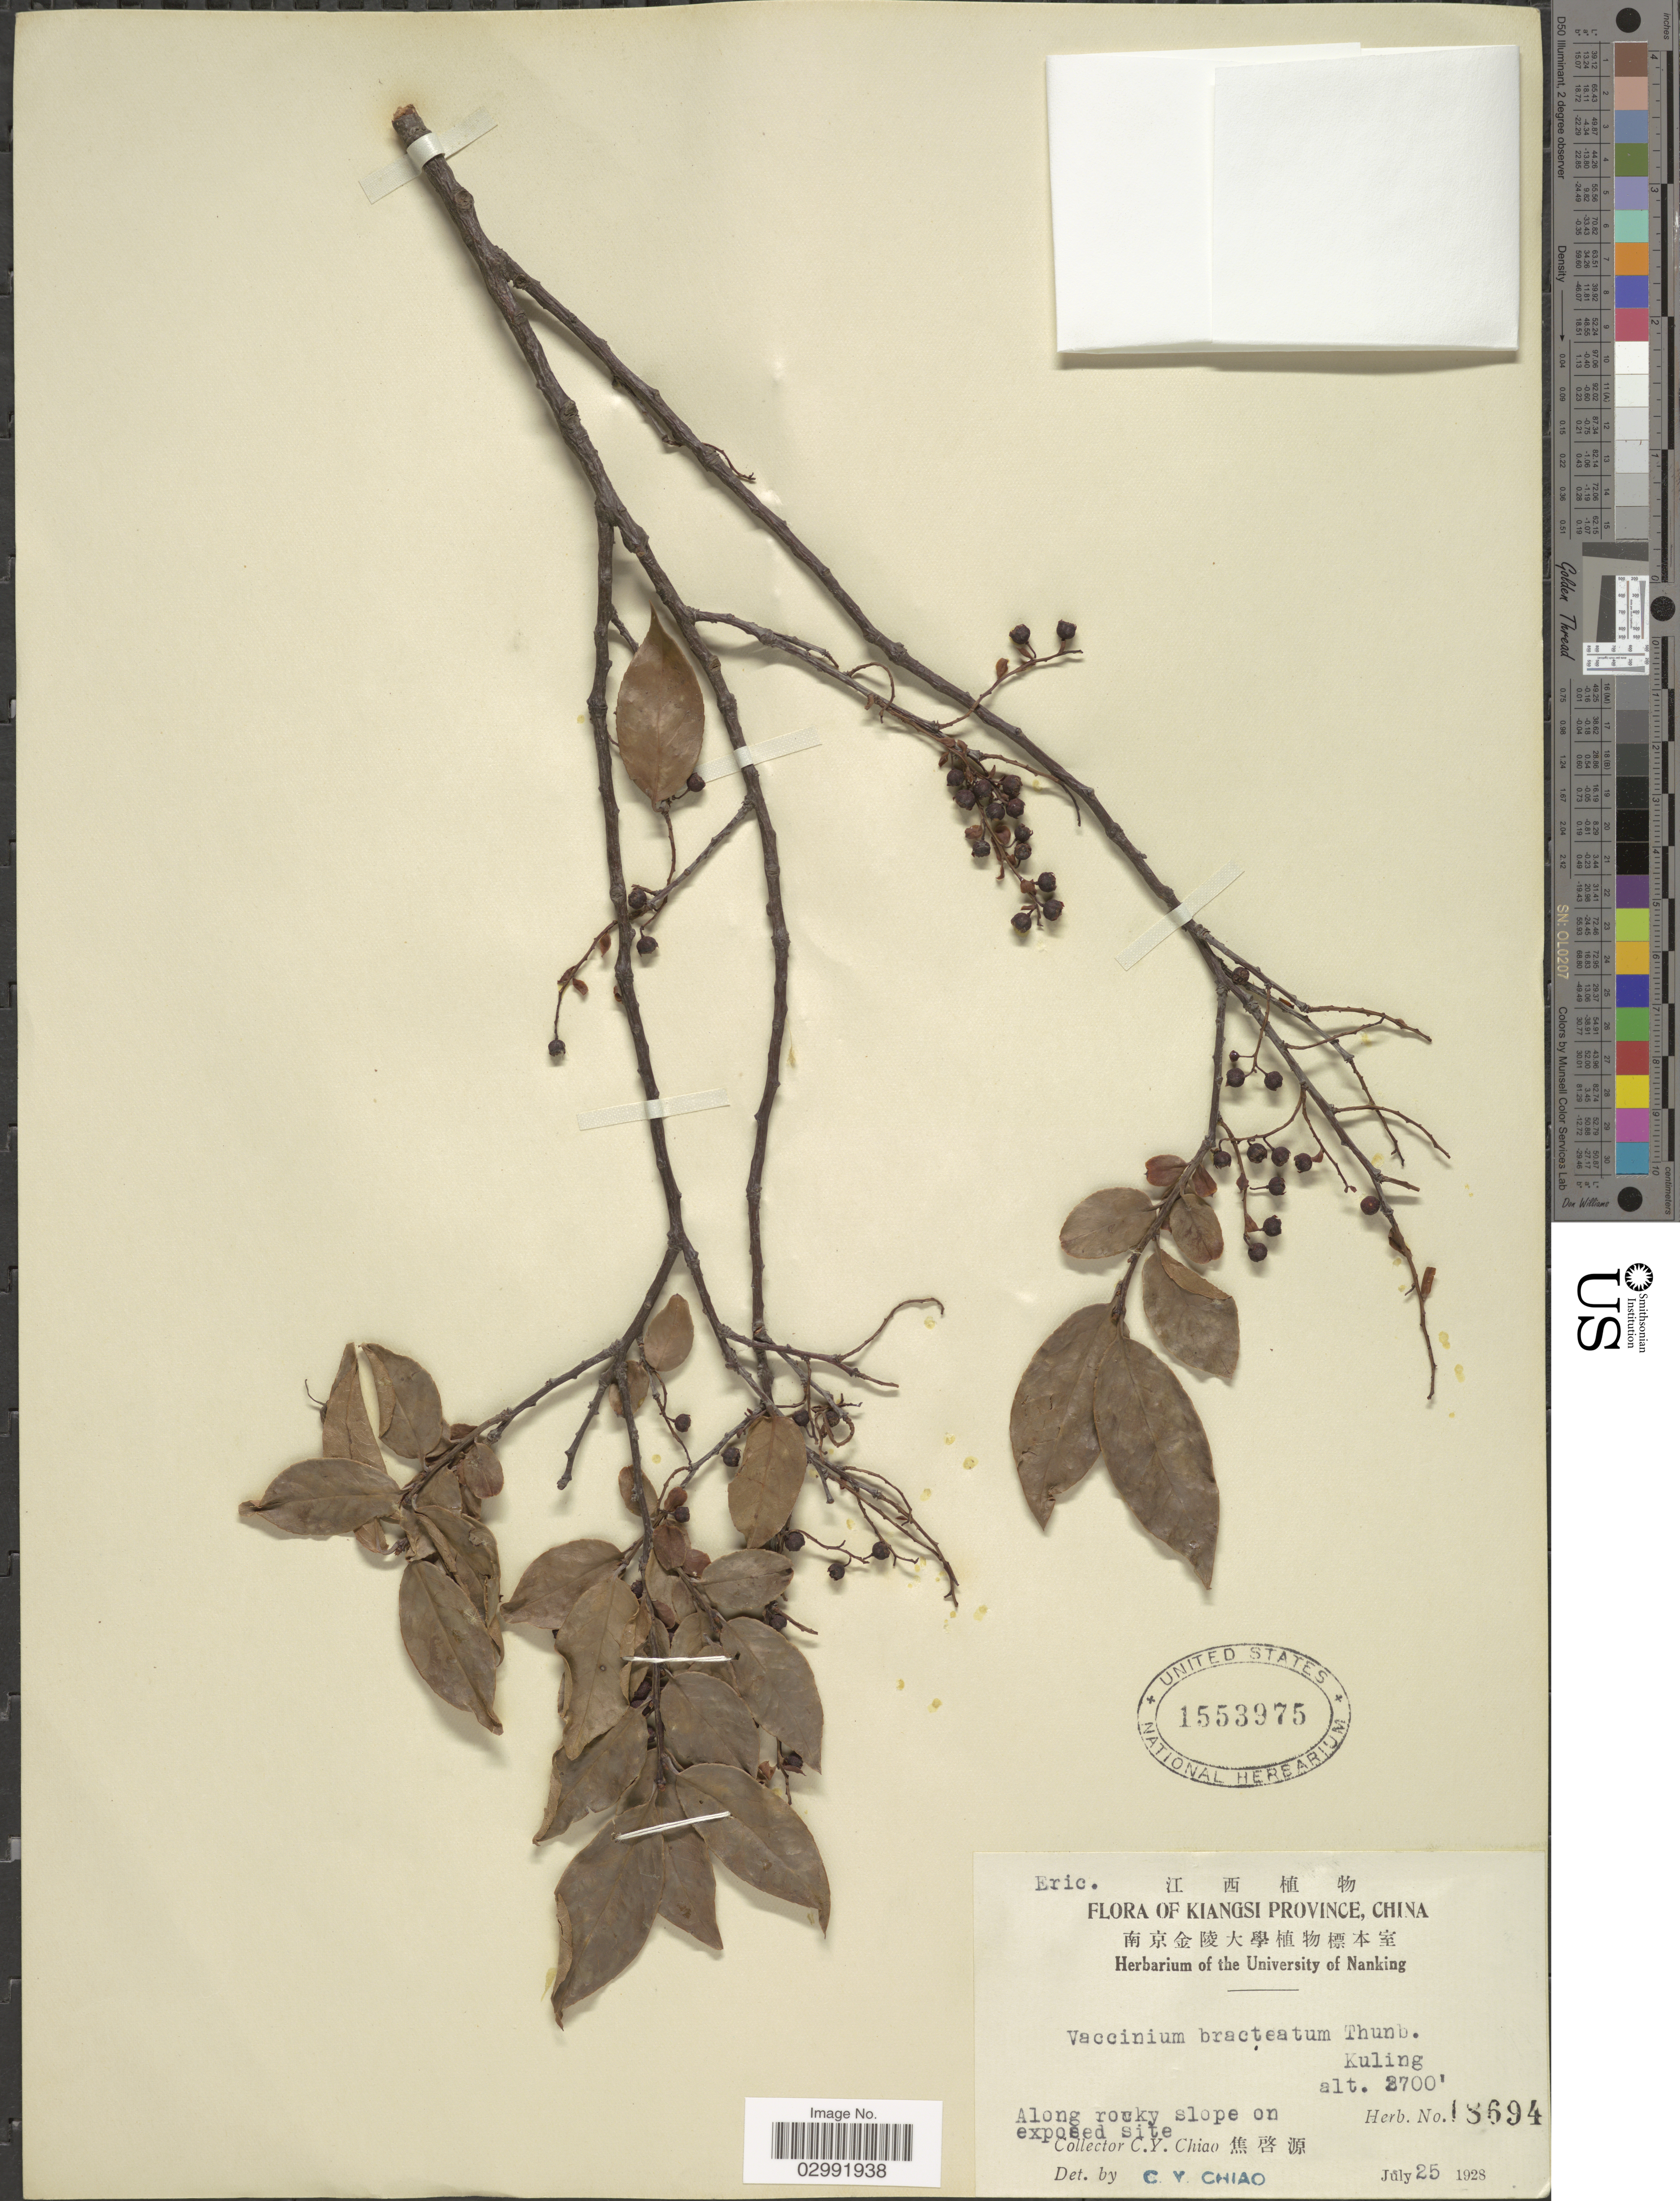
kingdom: Plantae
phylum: Tracheophyta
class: Magnoliopsida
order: Ericales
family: Ericaceae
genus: Vaccinium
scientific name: Vaccinium bracteatum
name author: Thunb.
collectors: C. Y. Chiao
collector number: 18694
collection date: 1928-07-25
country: China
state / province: Jiangxi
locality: Kiangsi Province. Kuling.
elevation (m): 823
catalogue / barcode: US 1553975